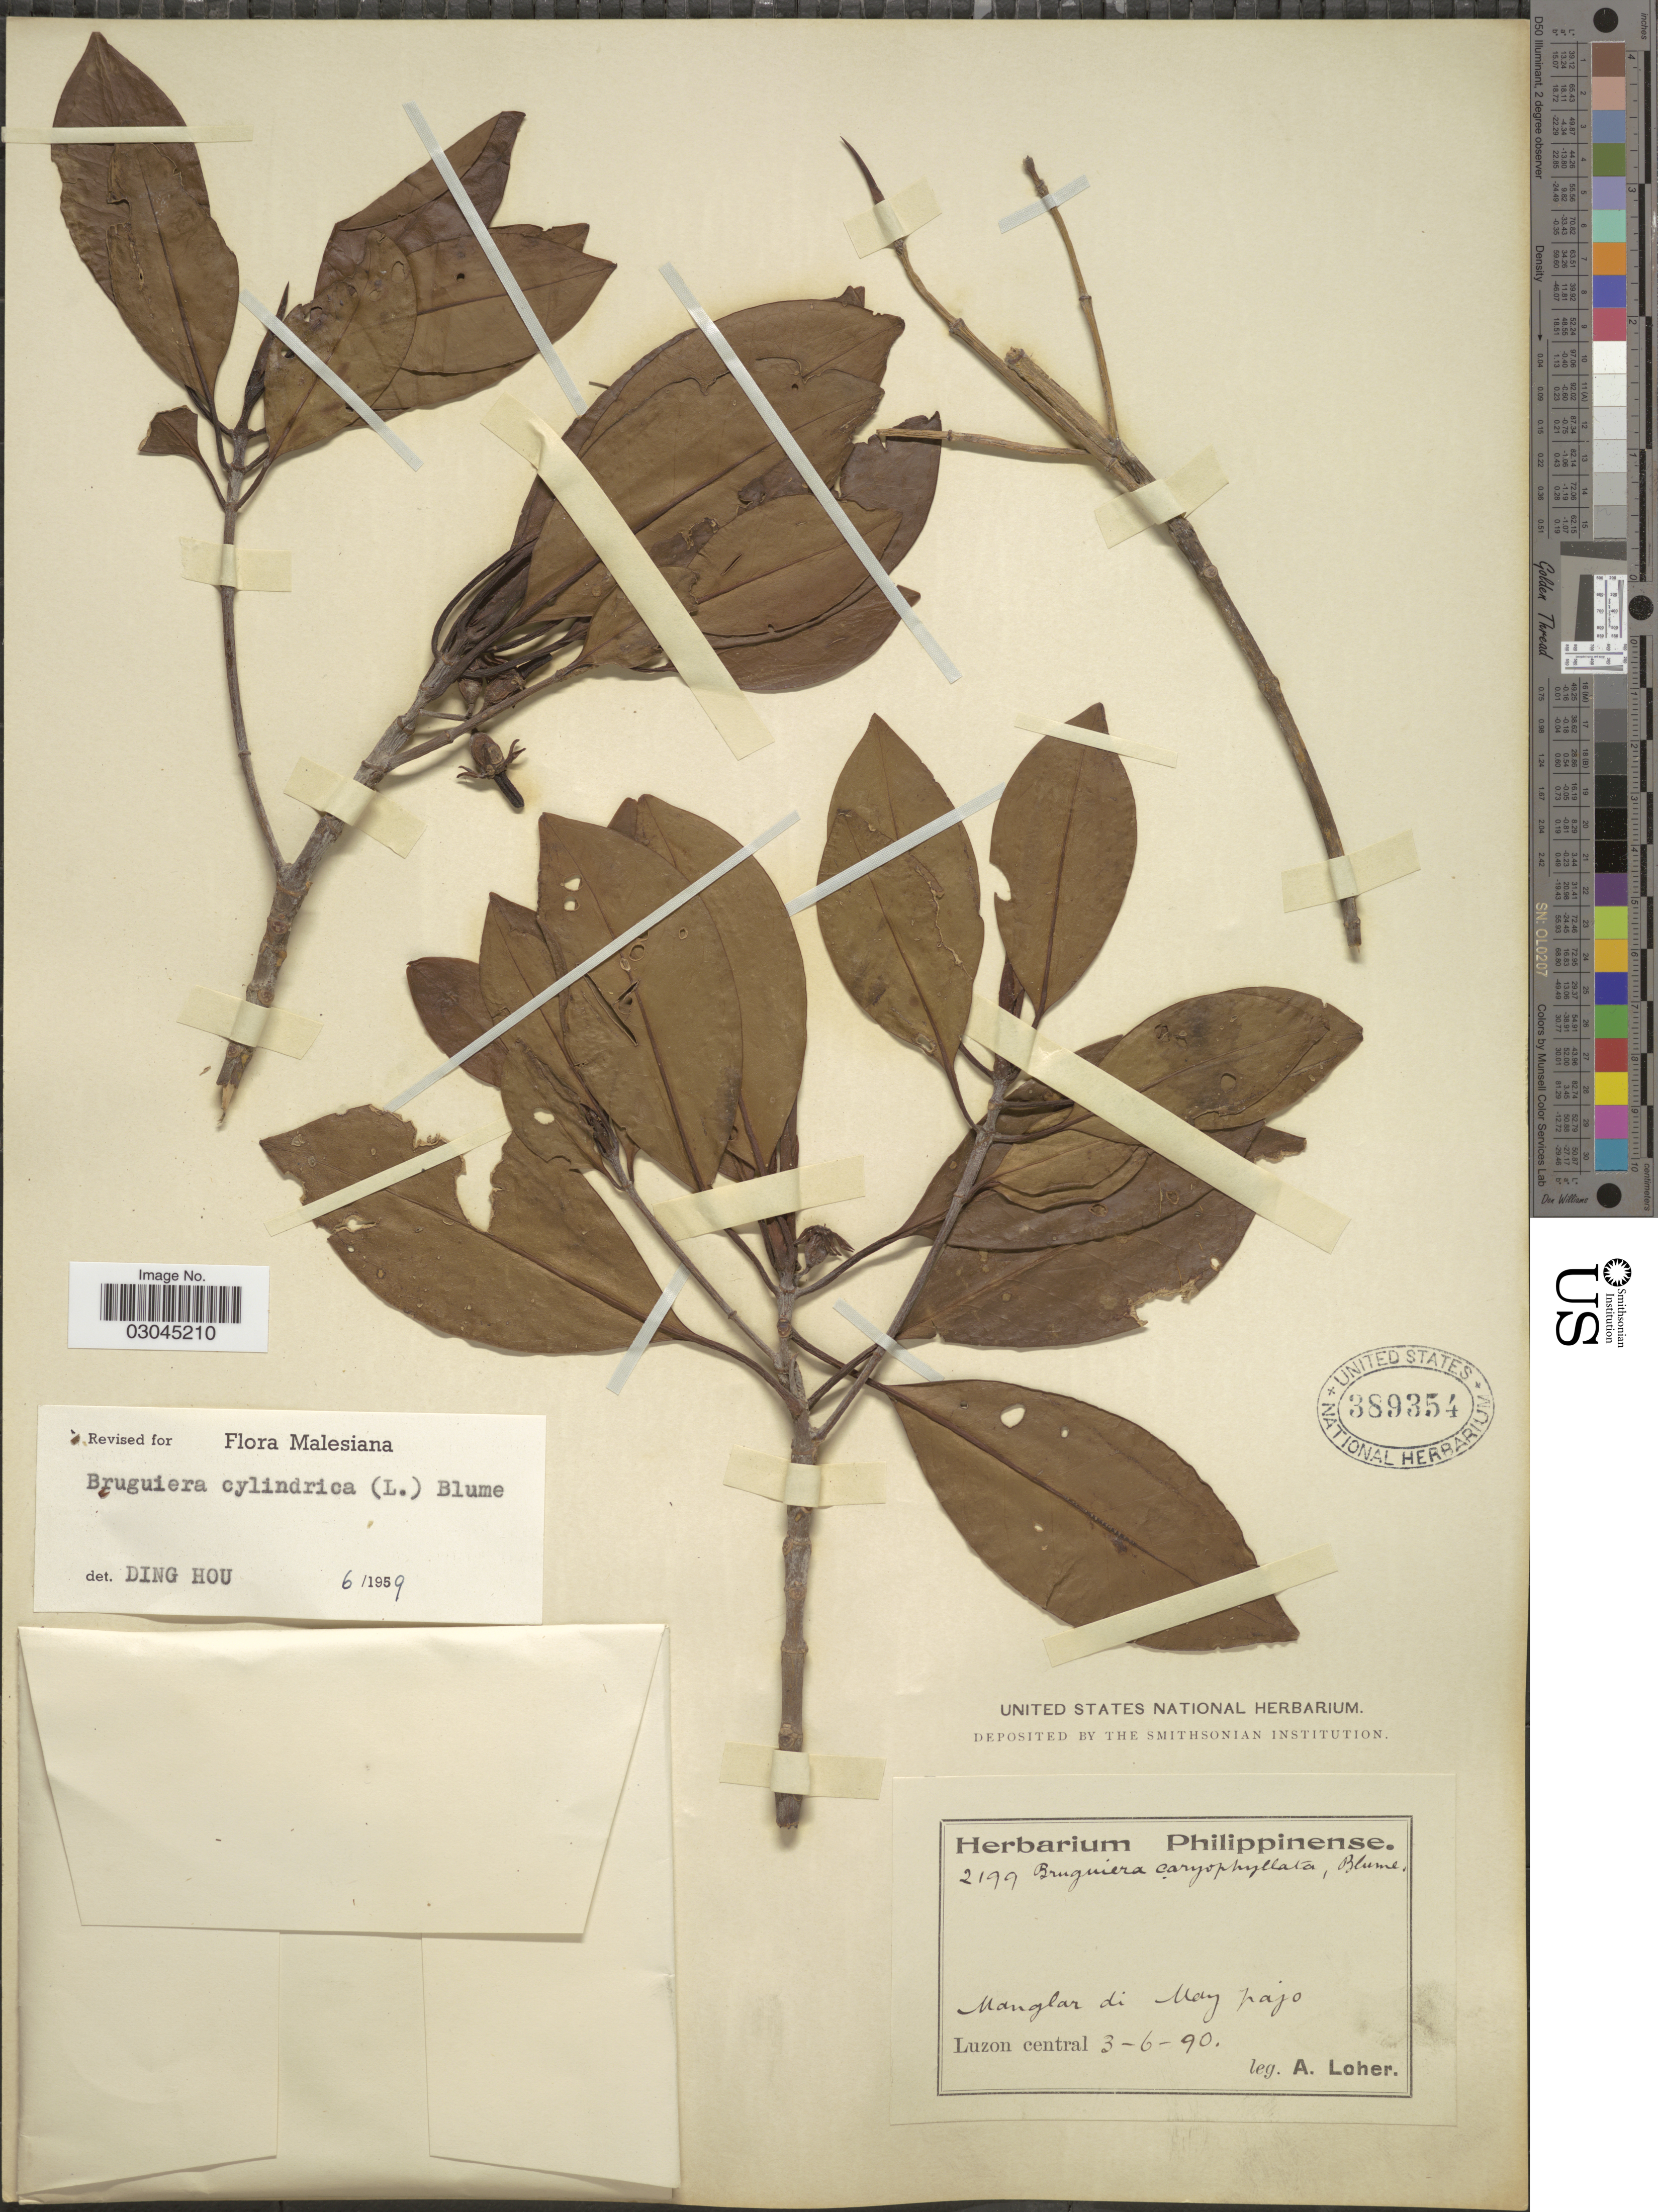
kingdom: Plantae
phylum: Tracheophyta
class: Magnoliopsida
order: Malpighiales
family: Rhizophoraceae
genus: Bruguiera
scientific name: Bruguiera cylindrica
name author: (L.) Blume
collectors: A. Loher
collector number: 2199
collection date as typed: Transcribed d/m/y: 3/6/90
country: Philippines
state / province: Central Luzon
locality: Manglar di May pajo. Luzon central.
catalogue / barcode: US 389354